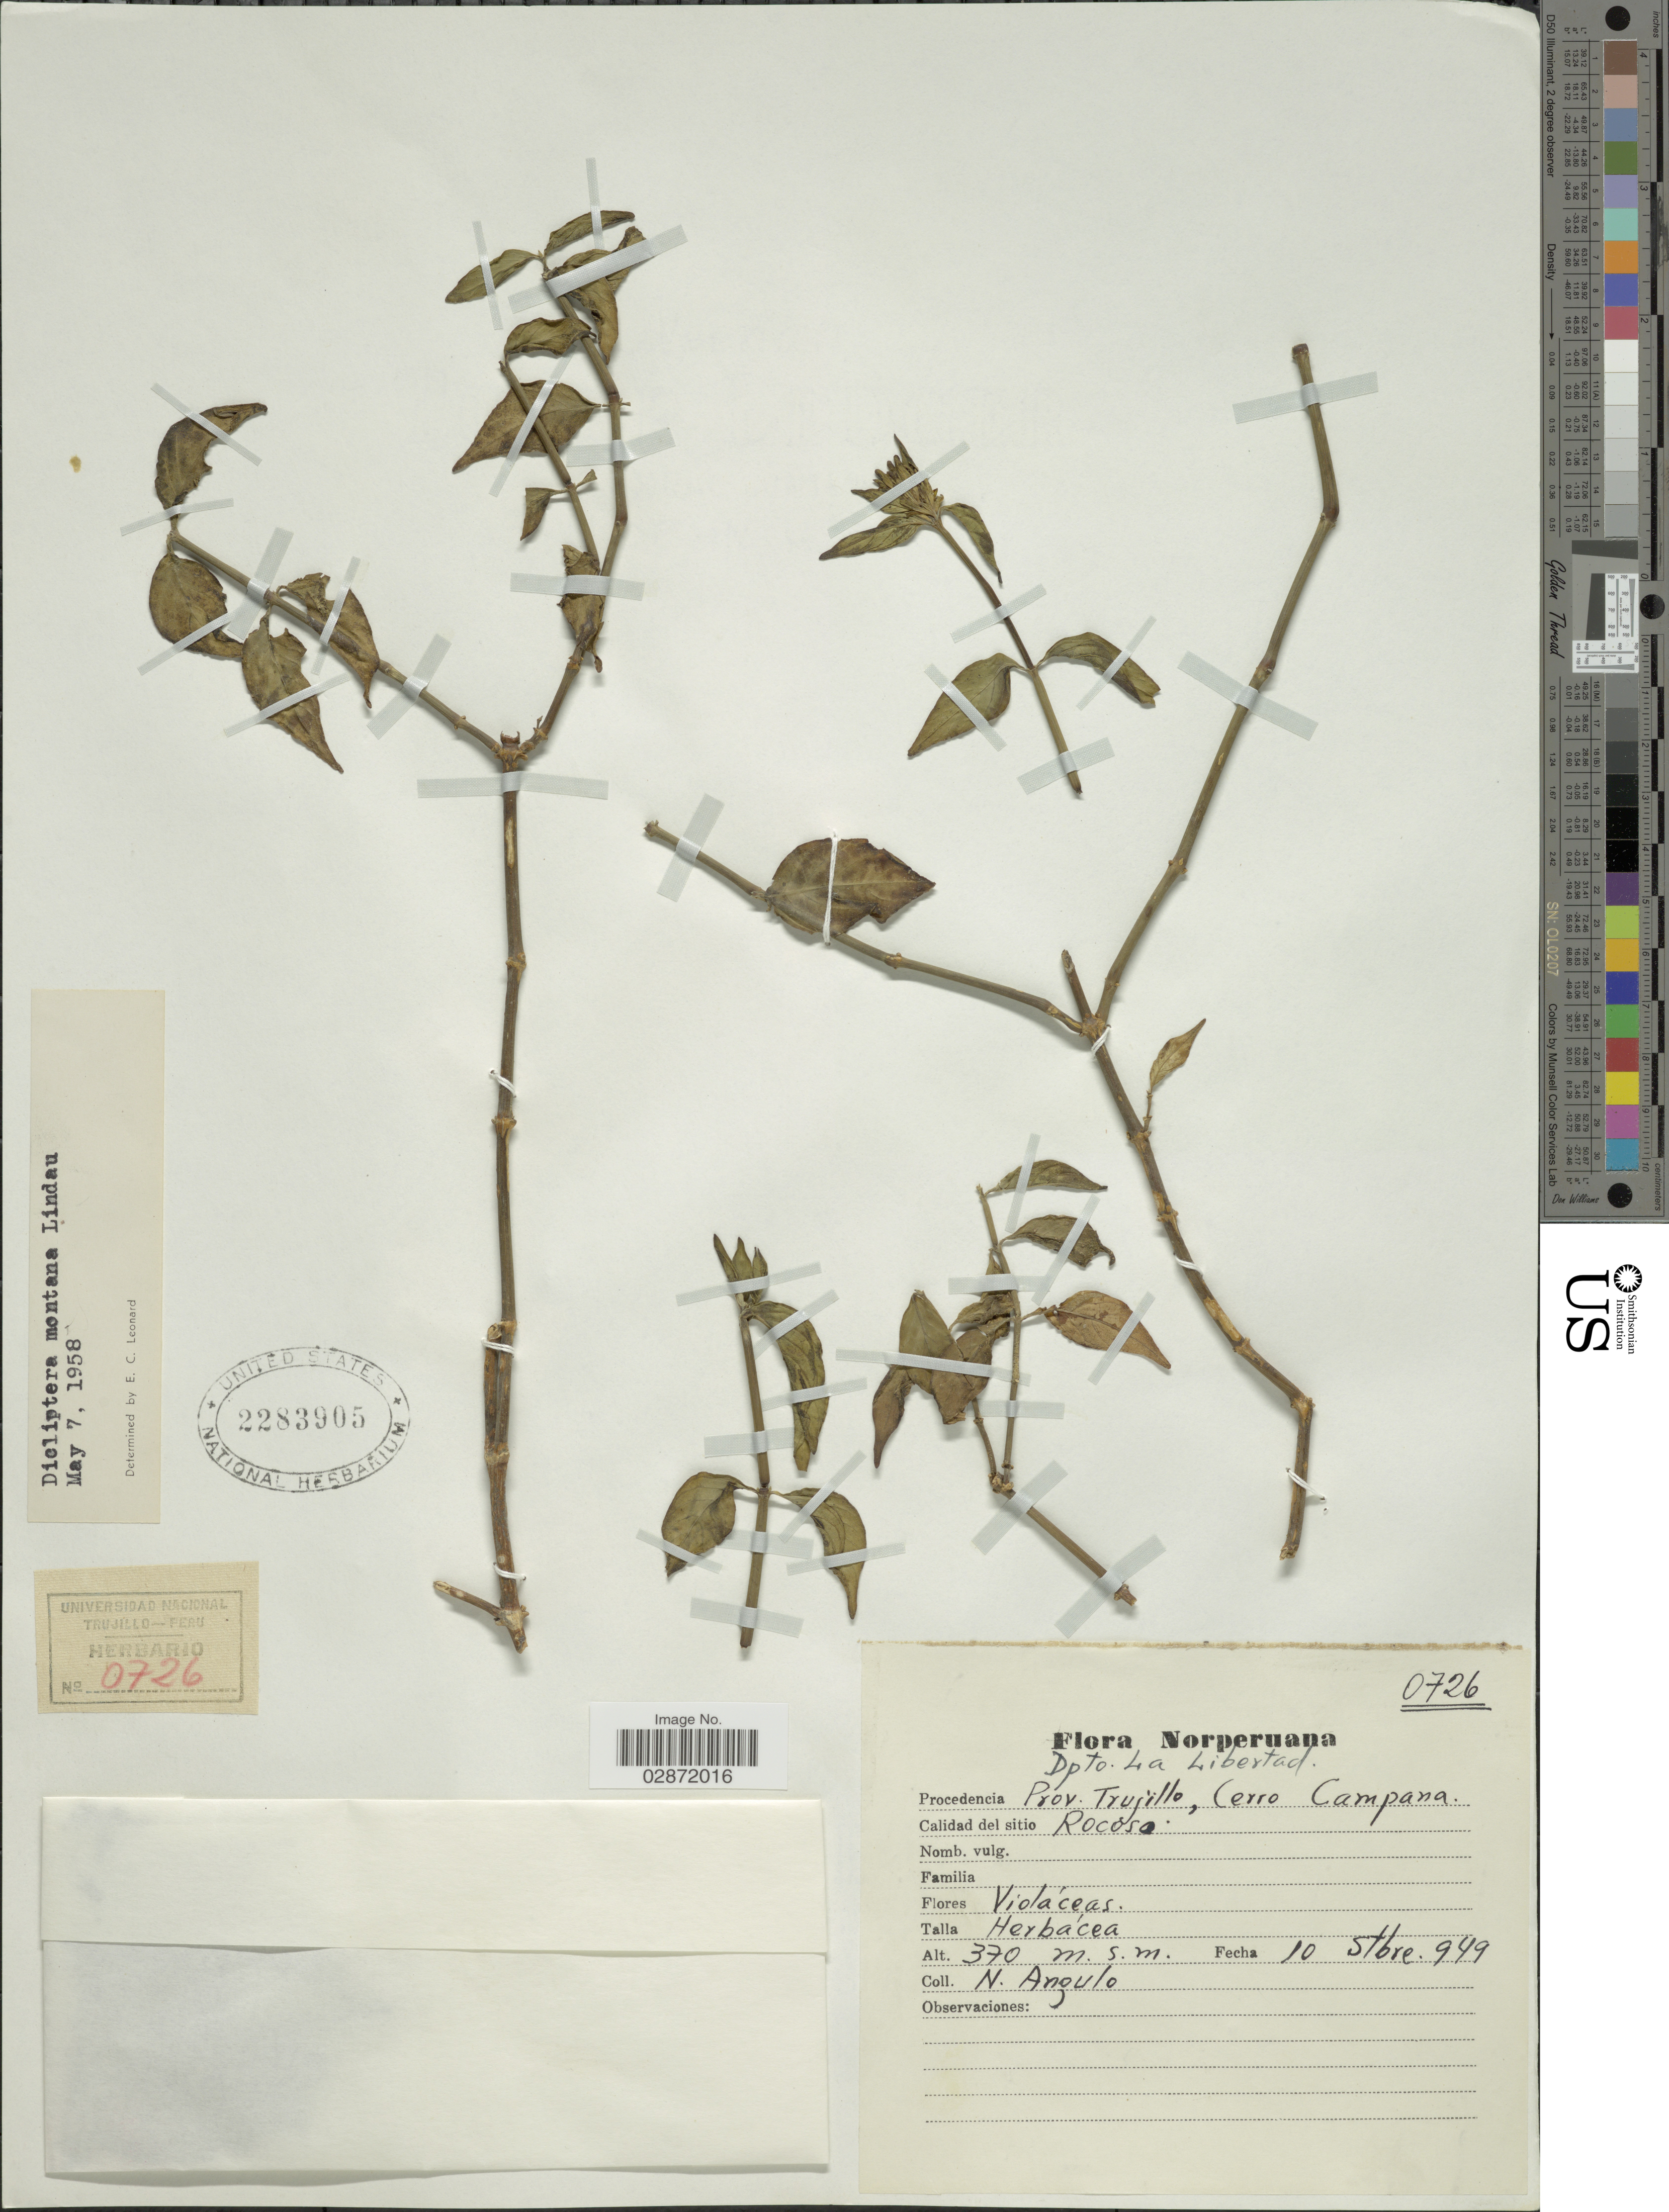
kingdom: Plantae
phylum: Tracheophyta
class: Magnoliopsida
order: Lamiales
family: Acanthaceae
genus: Dicliptera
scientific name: Dicliptera montana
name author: Lindau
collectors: N. Angulo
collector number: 0726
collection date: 1949-09-10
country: Peru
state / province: La Libertad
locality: Norperuana. Dpto. La Libertad. Prov. Trujillo, Cerro Campana.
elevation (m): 370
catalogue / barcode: US 2283905